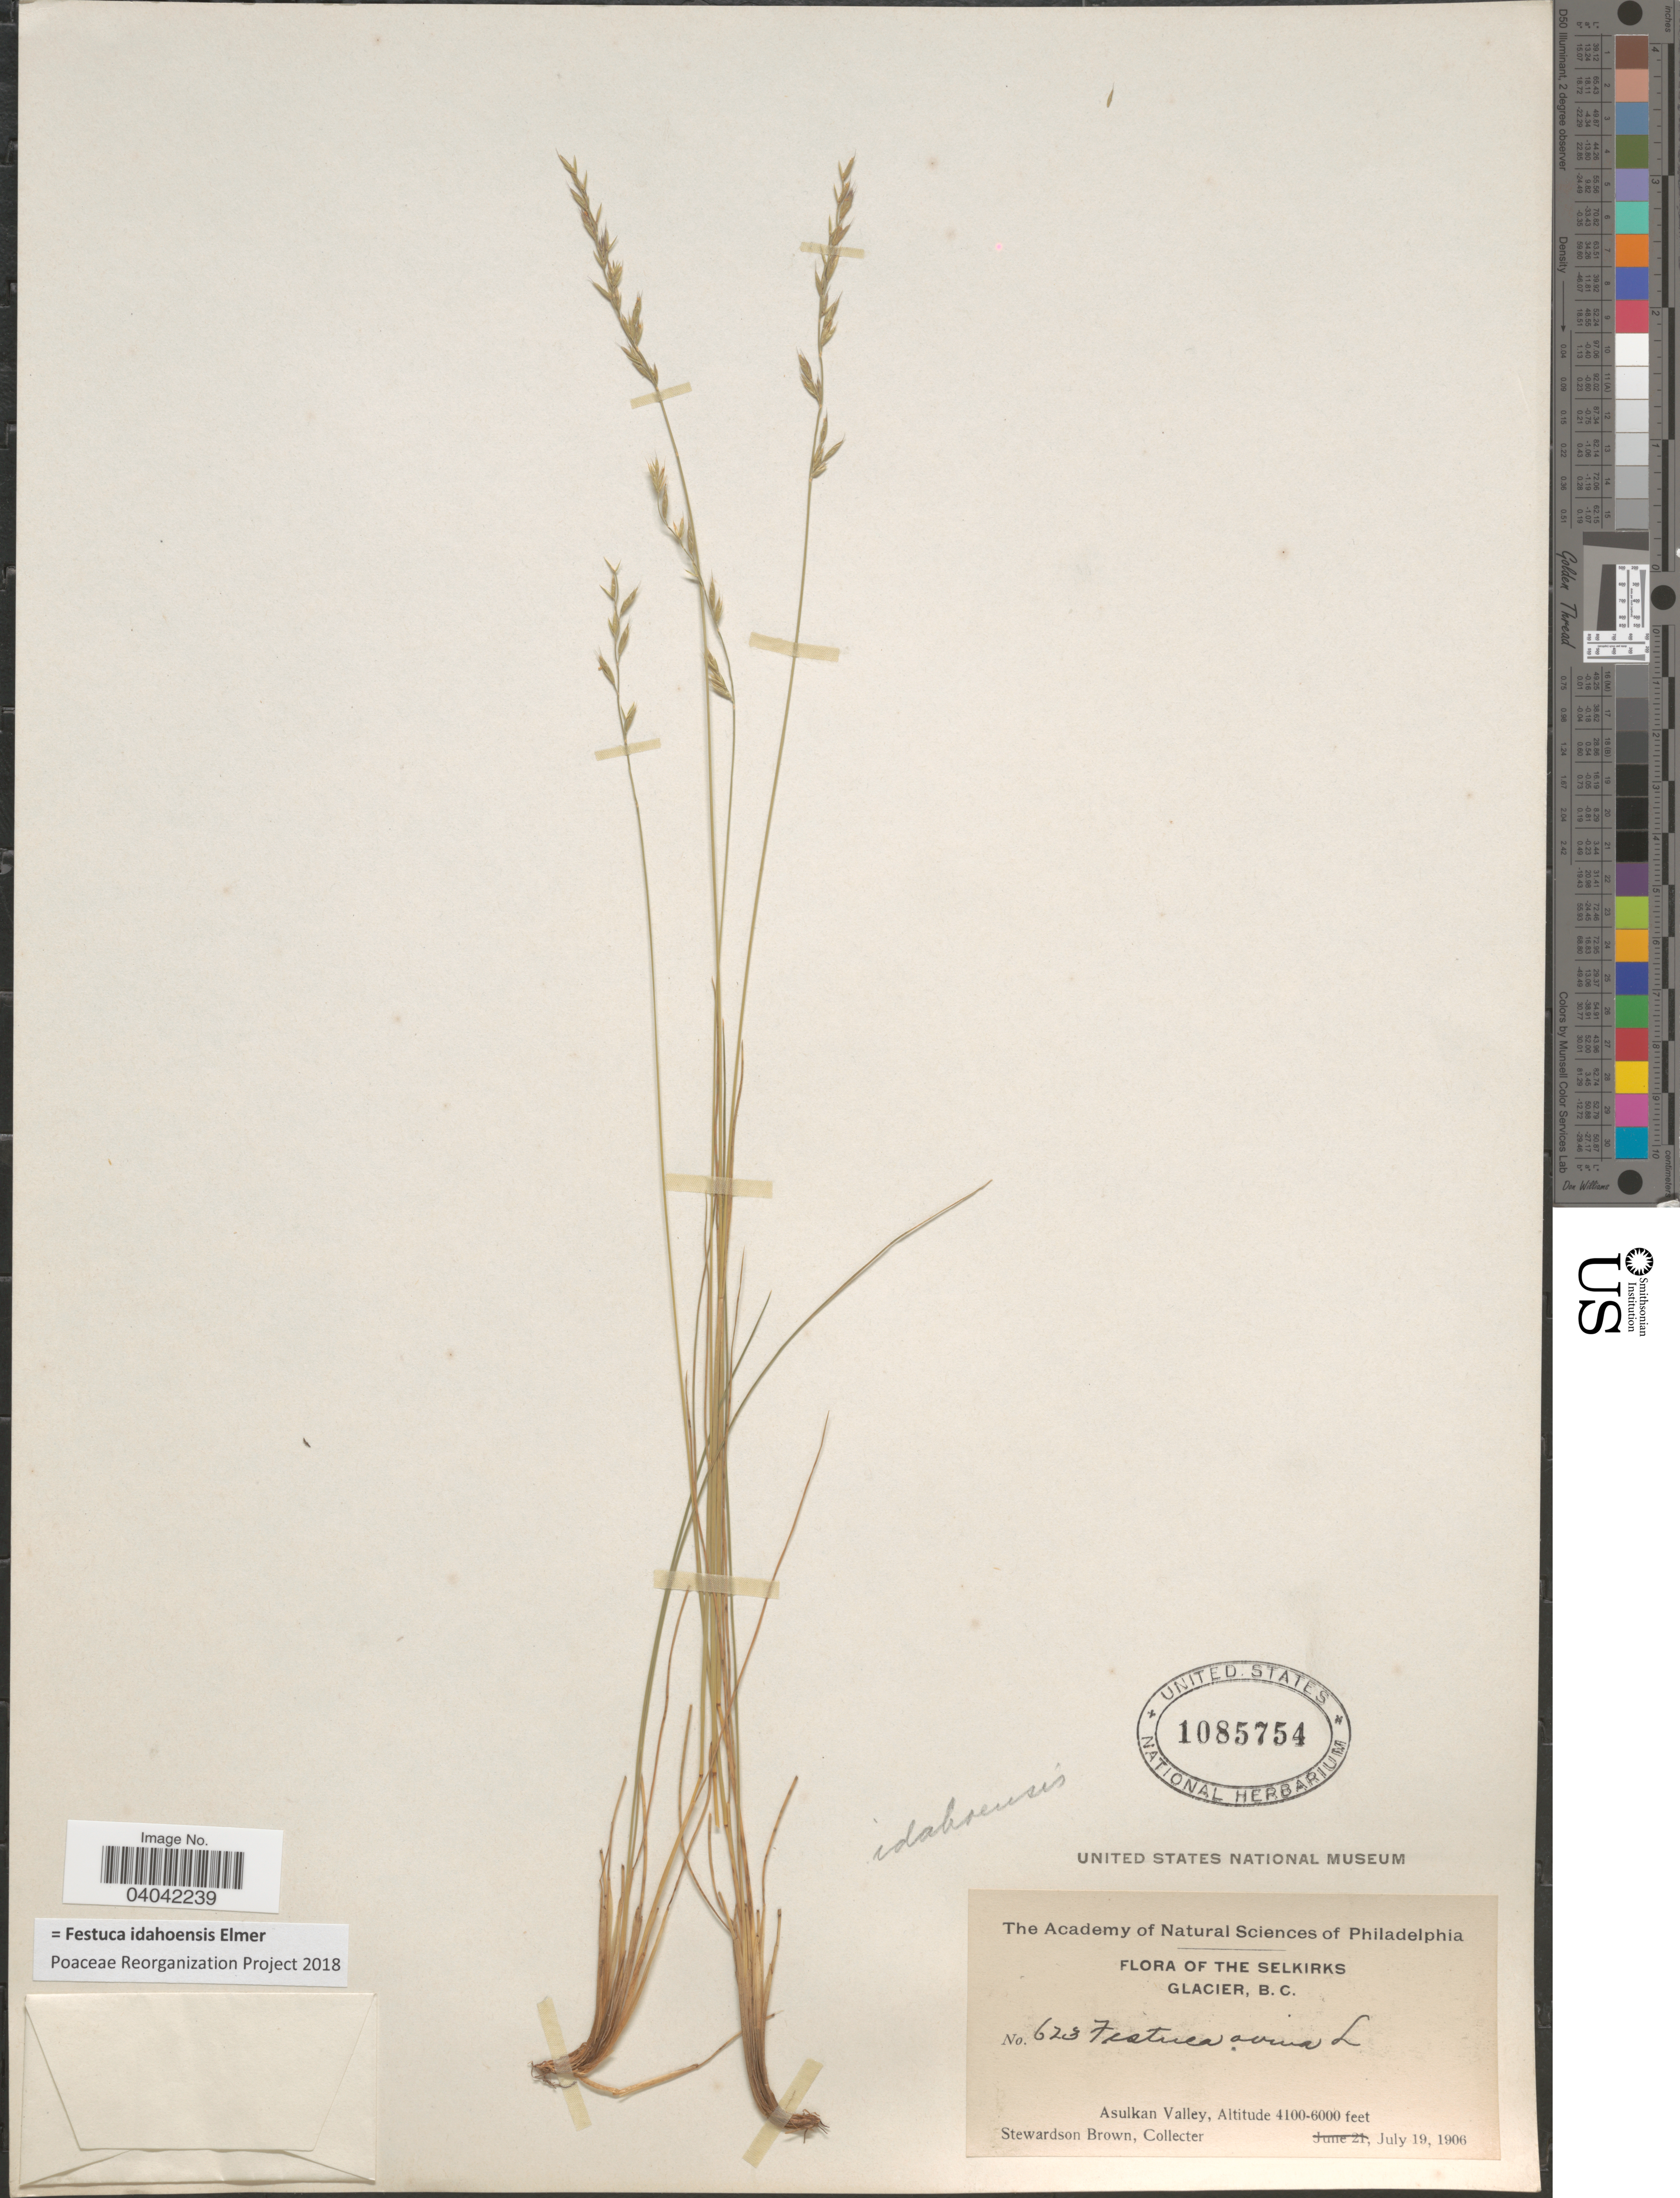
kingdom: Plantae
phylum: Tracheophyta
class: Liliopsida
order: Poales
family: Poaceae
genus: Festuca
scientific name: Festuca idahoensis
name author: Elmer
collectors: S. Brown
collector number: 623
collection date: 1906-07-19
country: Canada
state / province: British Columbia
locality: Selkirks Glacier. Asulkan Valley.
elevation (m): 1250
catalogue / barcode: US 1085754